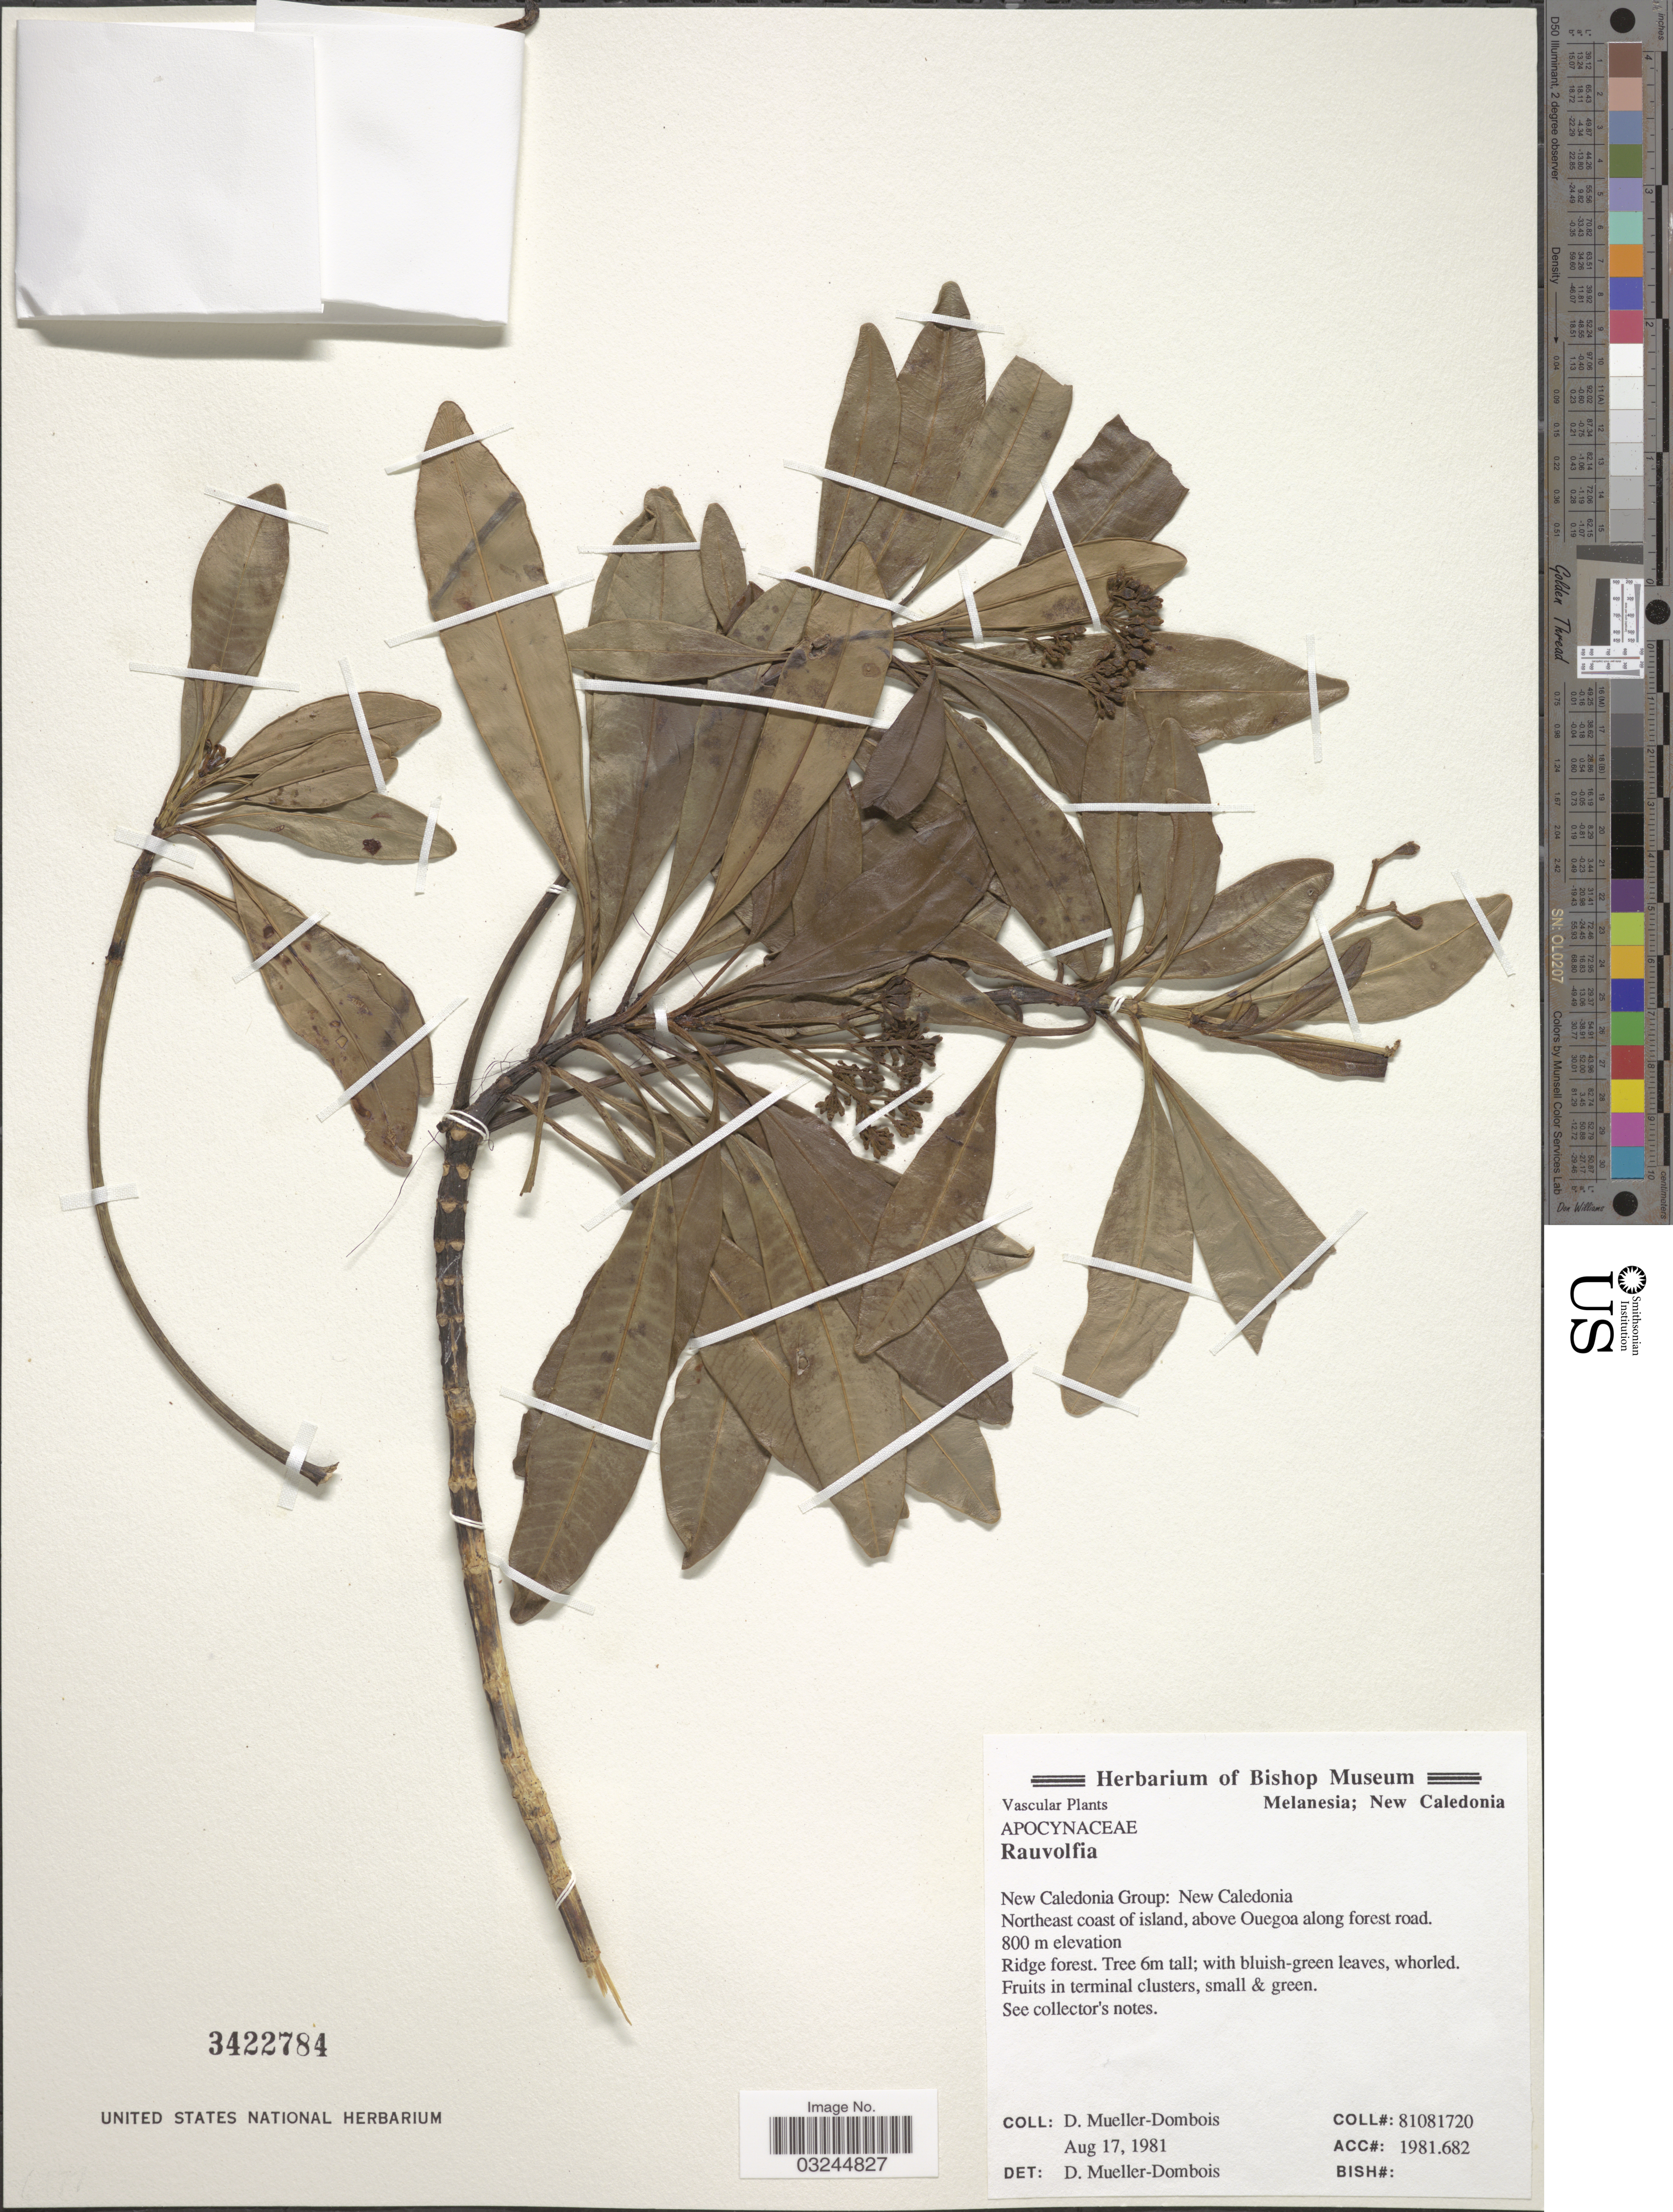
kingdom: Plantae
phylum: Tracheophyta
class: Magnoliopsida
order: Gentianales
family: Apocynaceae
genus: Rauvolfia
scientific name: Rauvolfia sp.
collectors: D. Mueller-Dombois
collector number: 81081720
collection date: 1981-08-17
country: New Caledonia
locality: Melanesia. New Caledonia Group. Northeast coast of island, above Ouegoa along forest road.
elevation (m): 800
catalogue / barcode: US 3422784